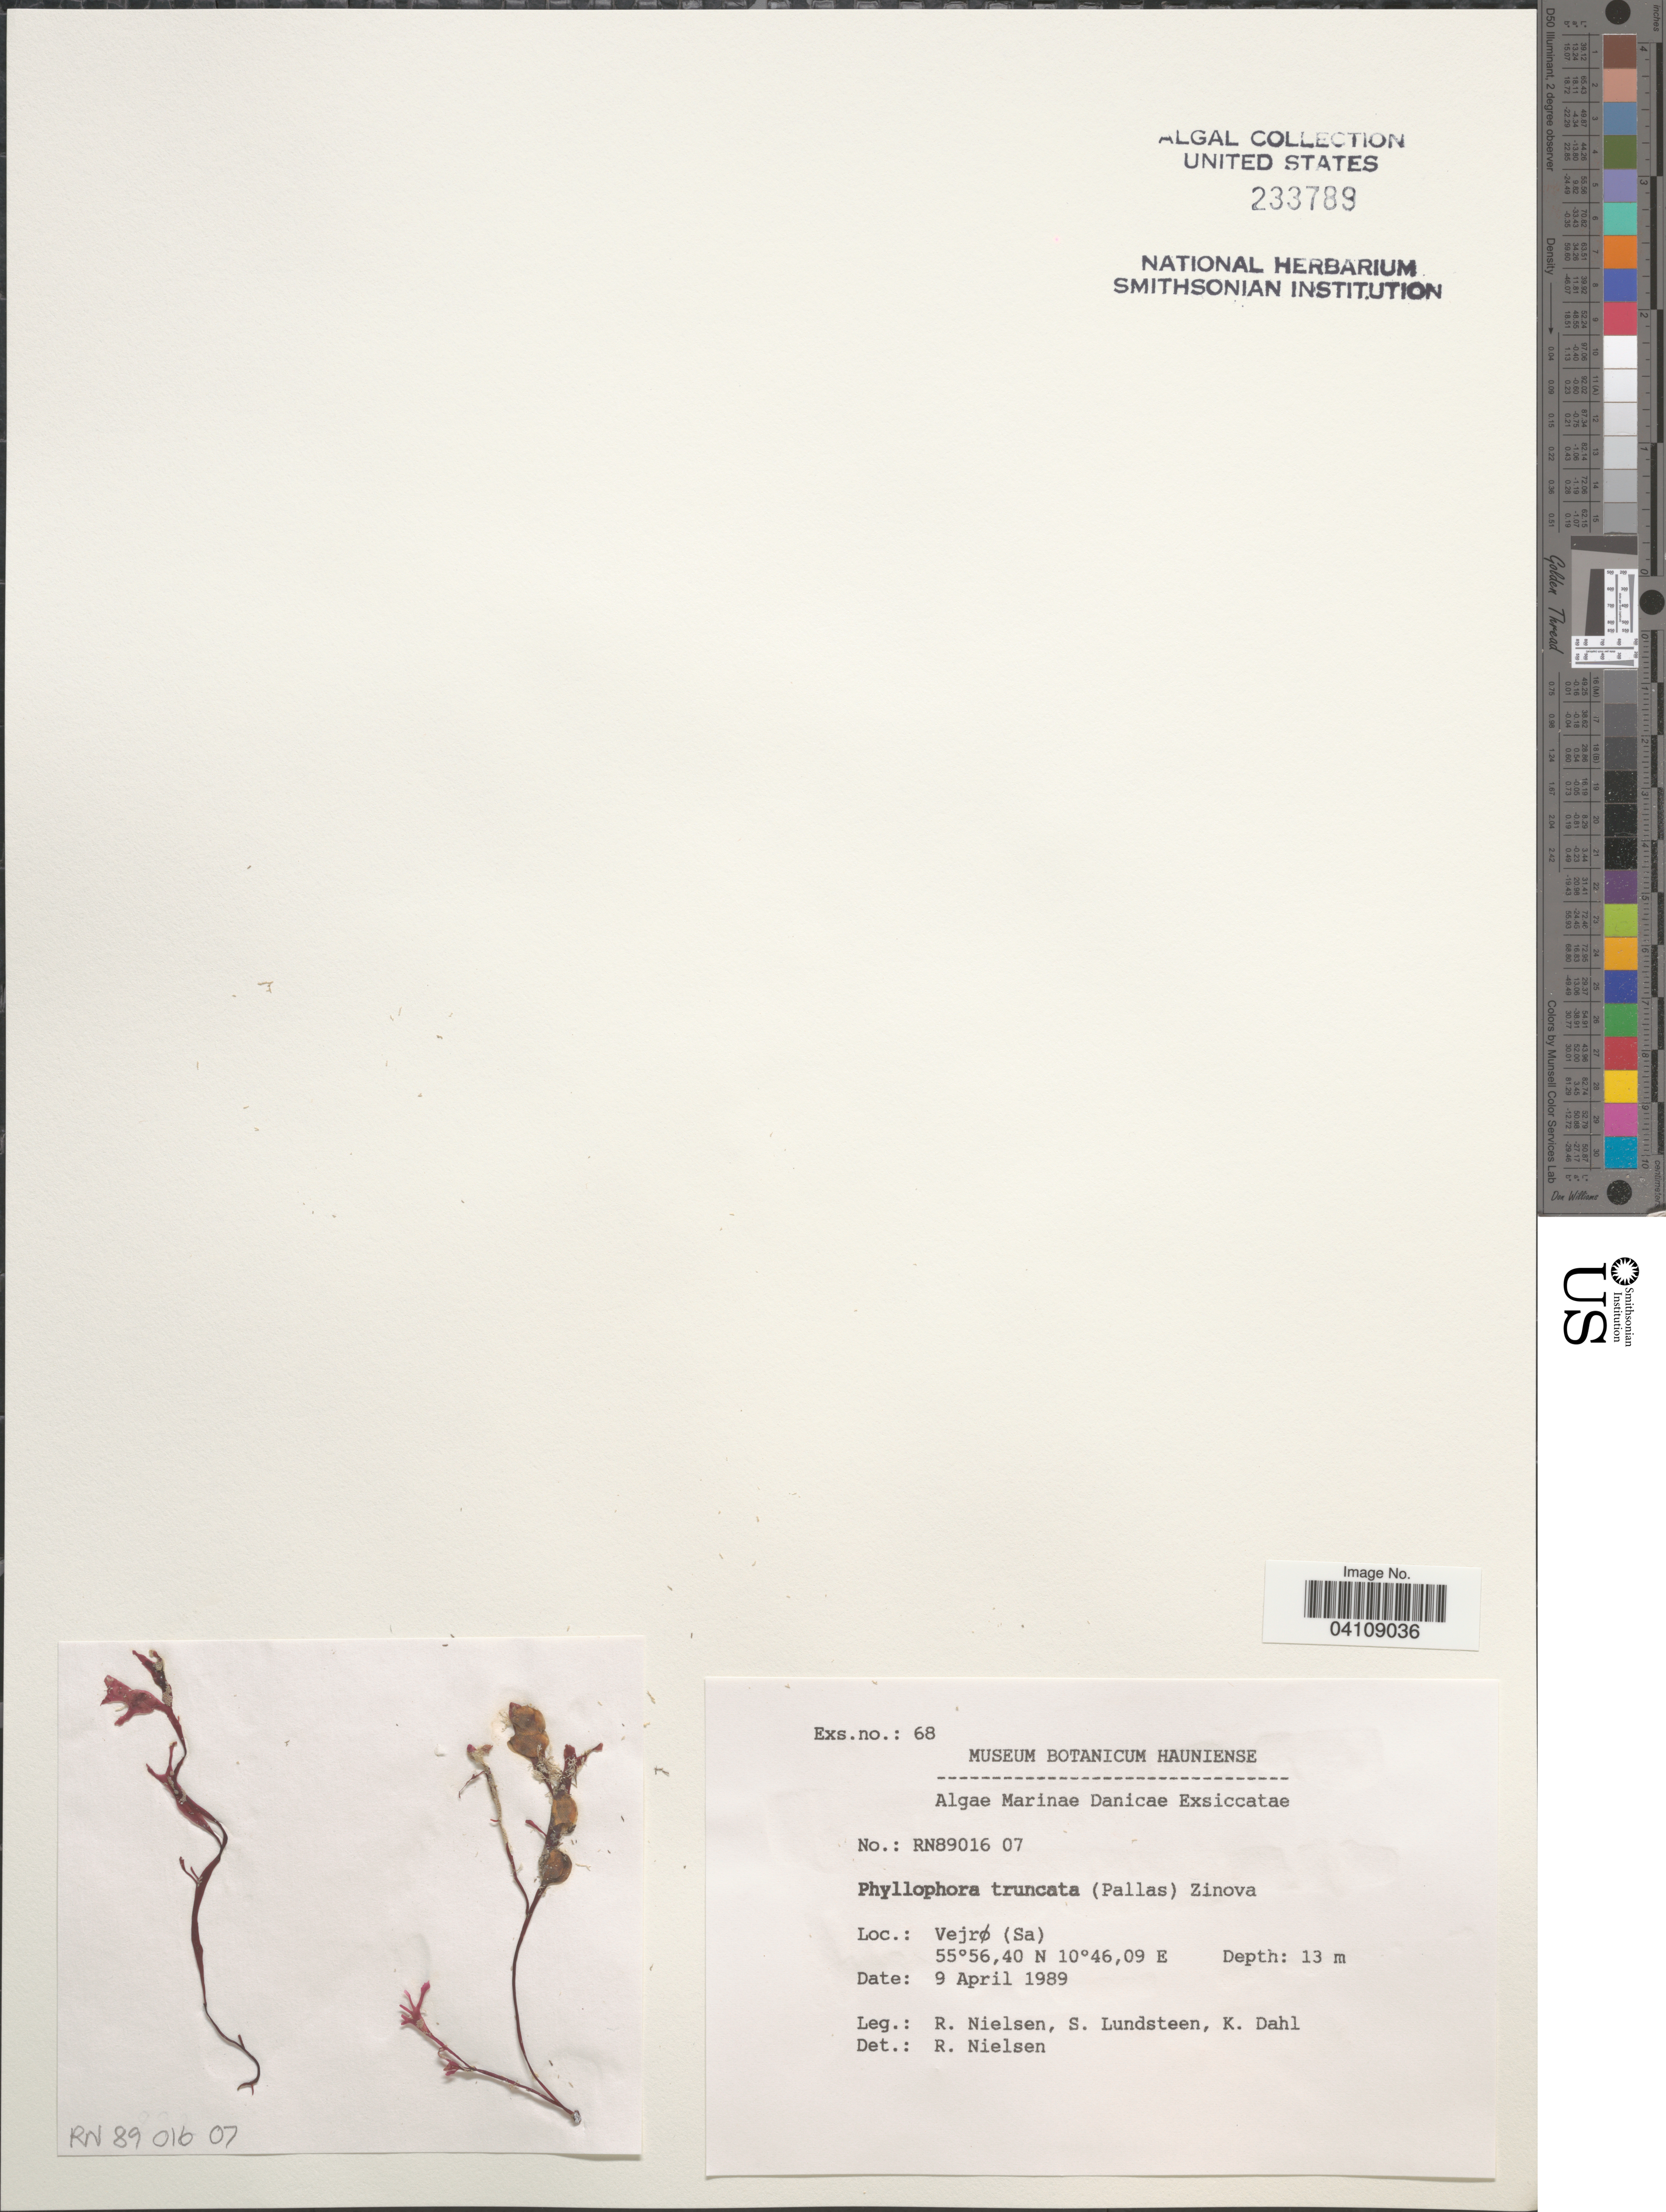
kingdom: Plantae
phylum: Rhodophyta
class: Florideophyceae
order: Gigartinales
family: Phyllophoraceae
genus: Coccotylus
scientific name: Coccotylus truncatus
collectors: R. Nielsen, S. Lundsteen & K. Dahl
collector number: RN89016 07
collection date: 1989-04-09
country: Denmark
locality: Danicae. Vejrø (Sa).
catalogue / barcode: US 233789